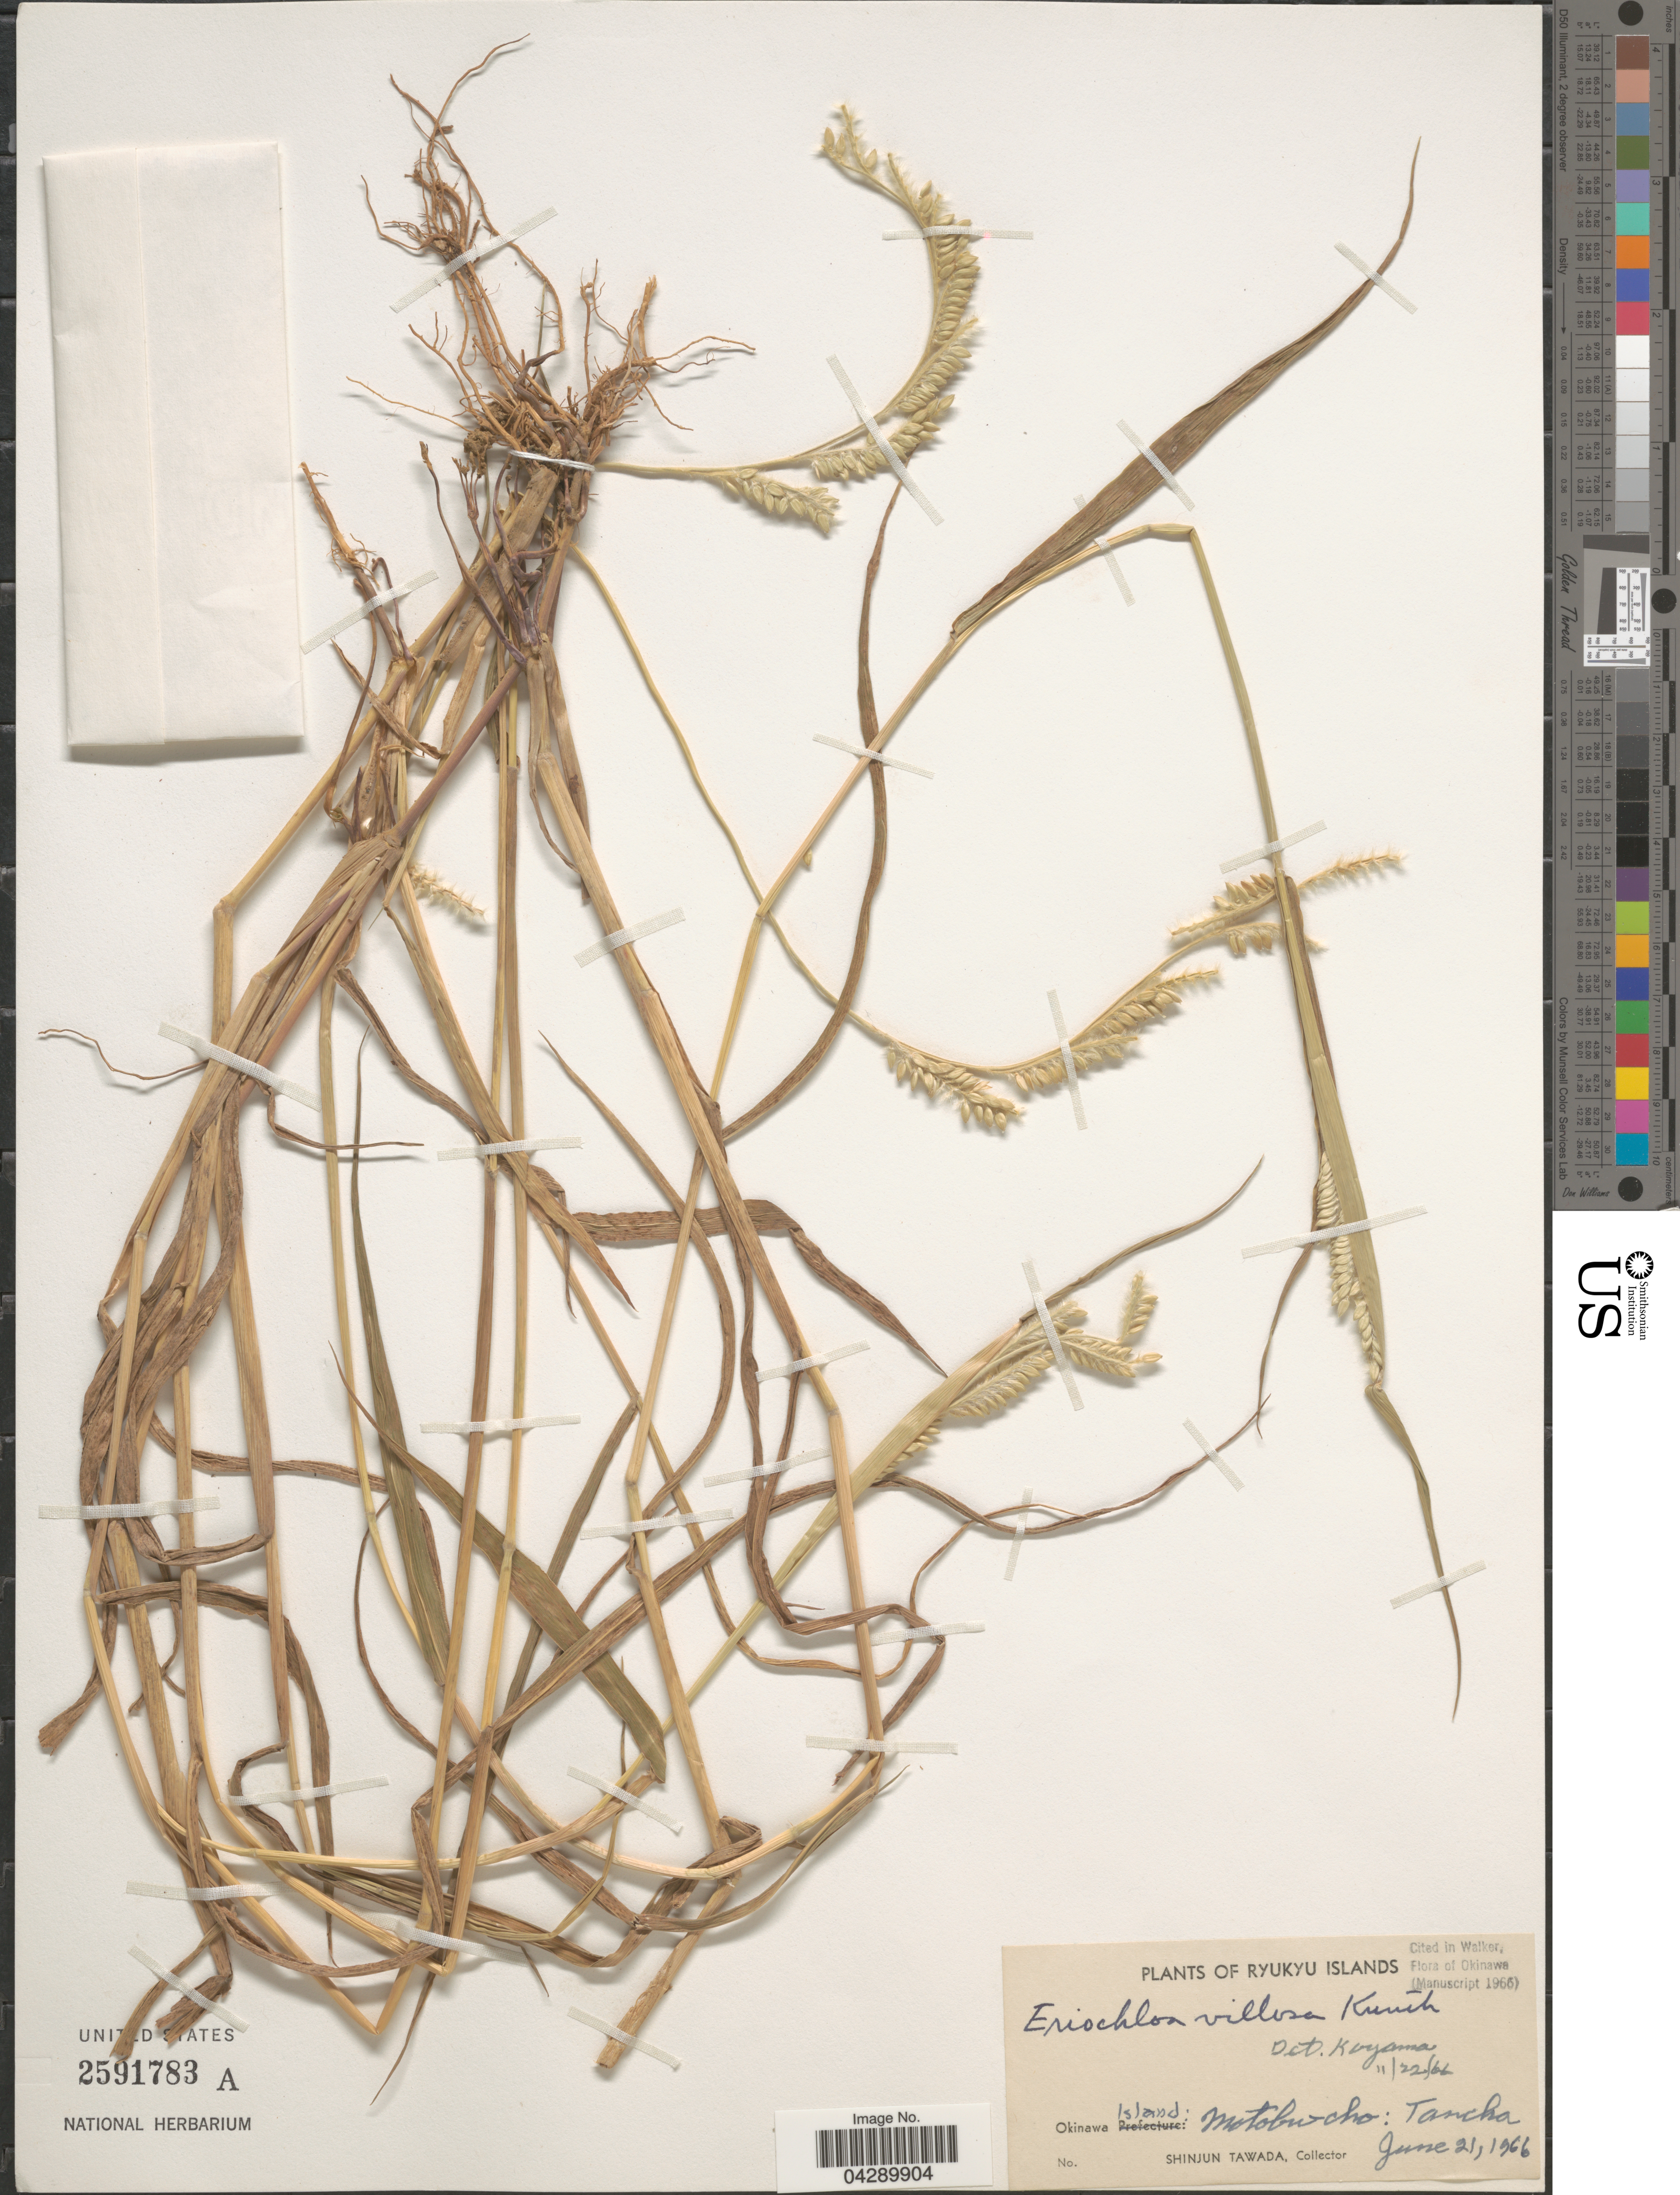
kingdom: Plantae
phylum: Tracheophyta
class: Liliopsida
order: Poales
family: Poaceae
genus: Eriochloa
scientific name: Eriochloa villosa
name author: (Thunb.) Kunth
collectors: S. Tawada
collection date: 1966-06-21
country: Japan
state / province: Okinawa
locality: Ryukyu Islands. Okinawa Island: Motobu-cho: Tancha.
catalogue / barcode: US 2591783A